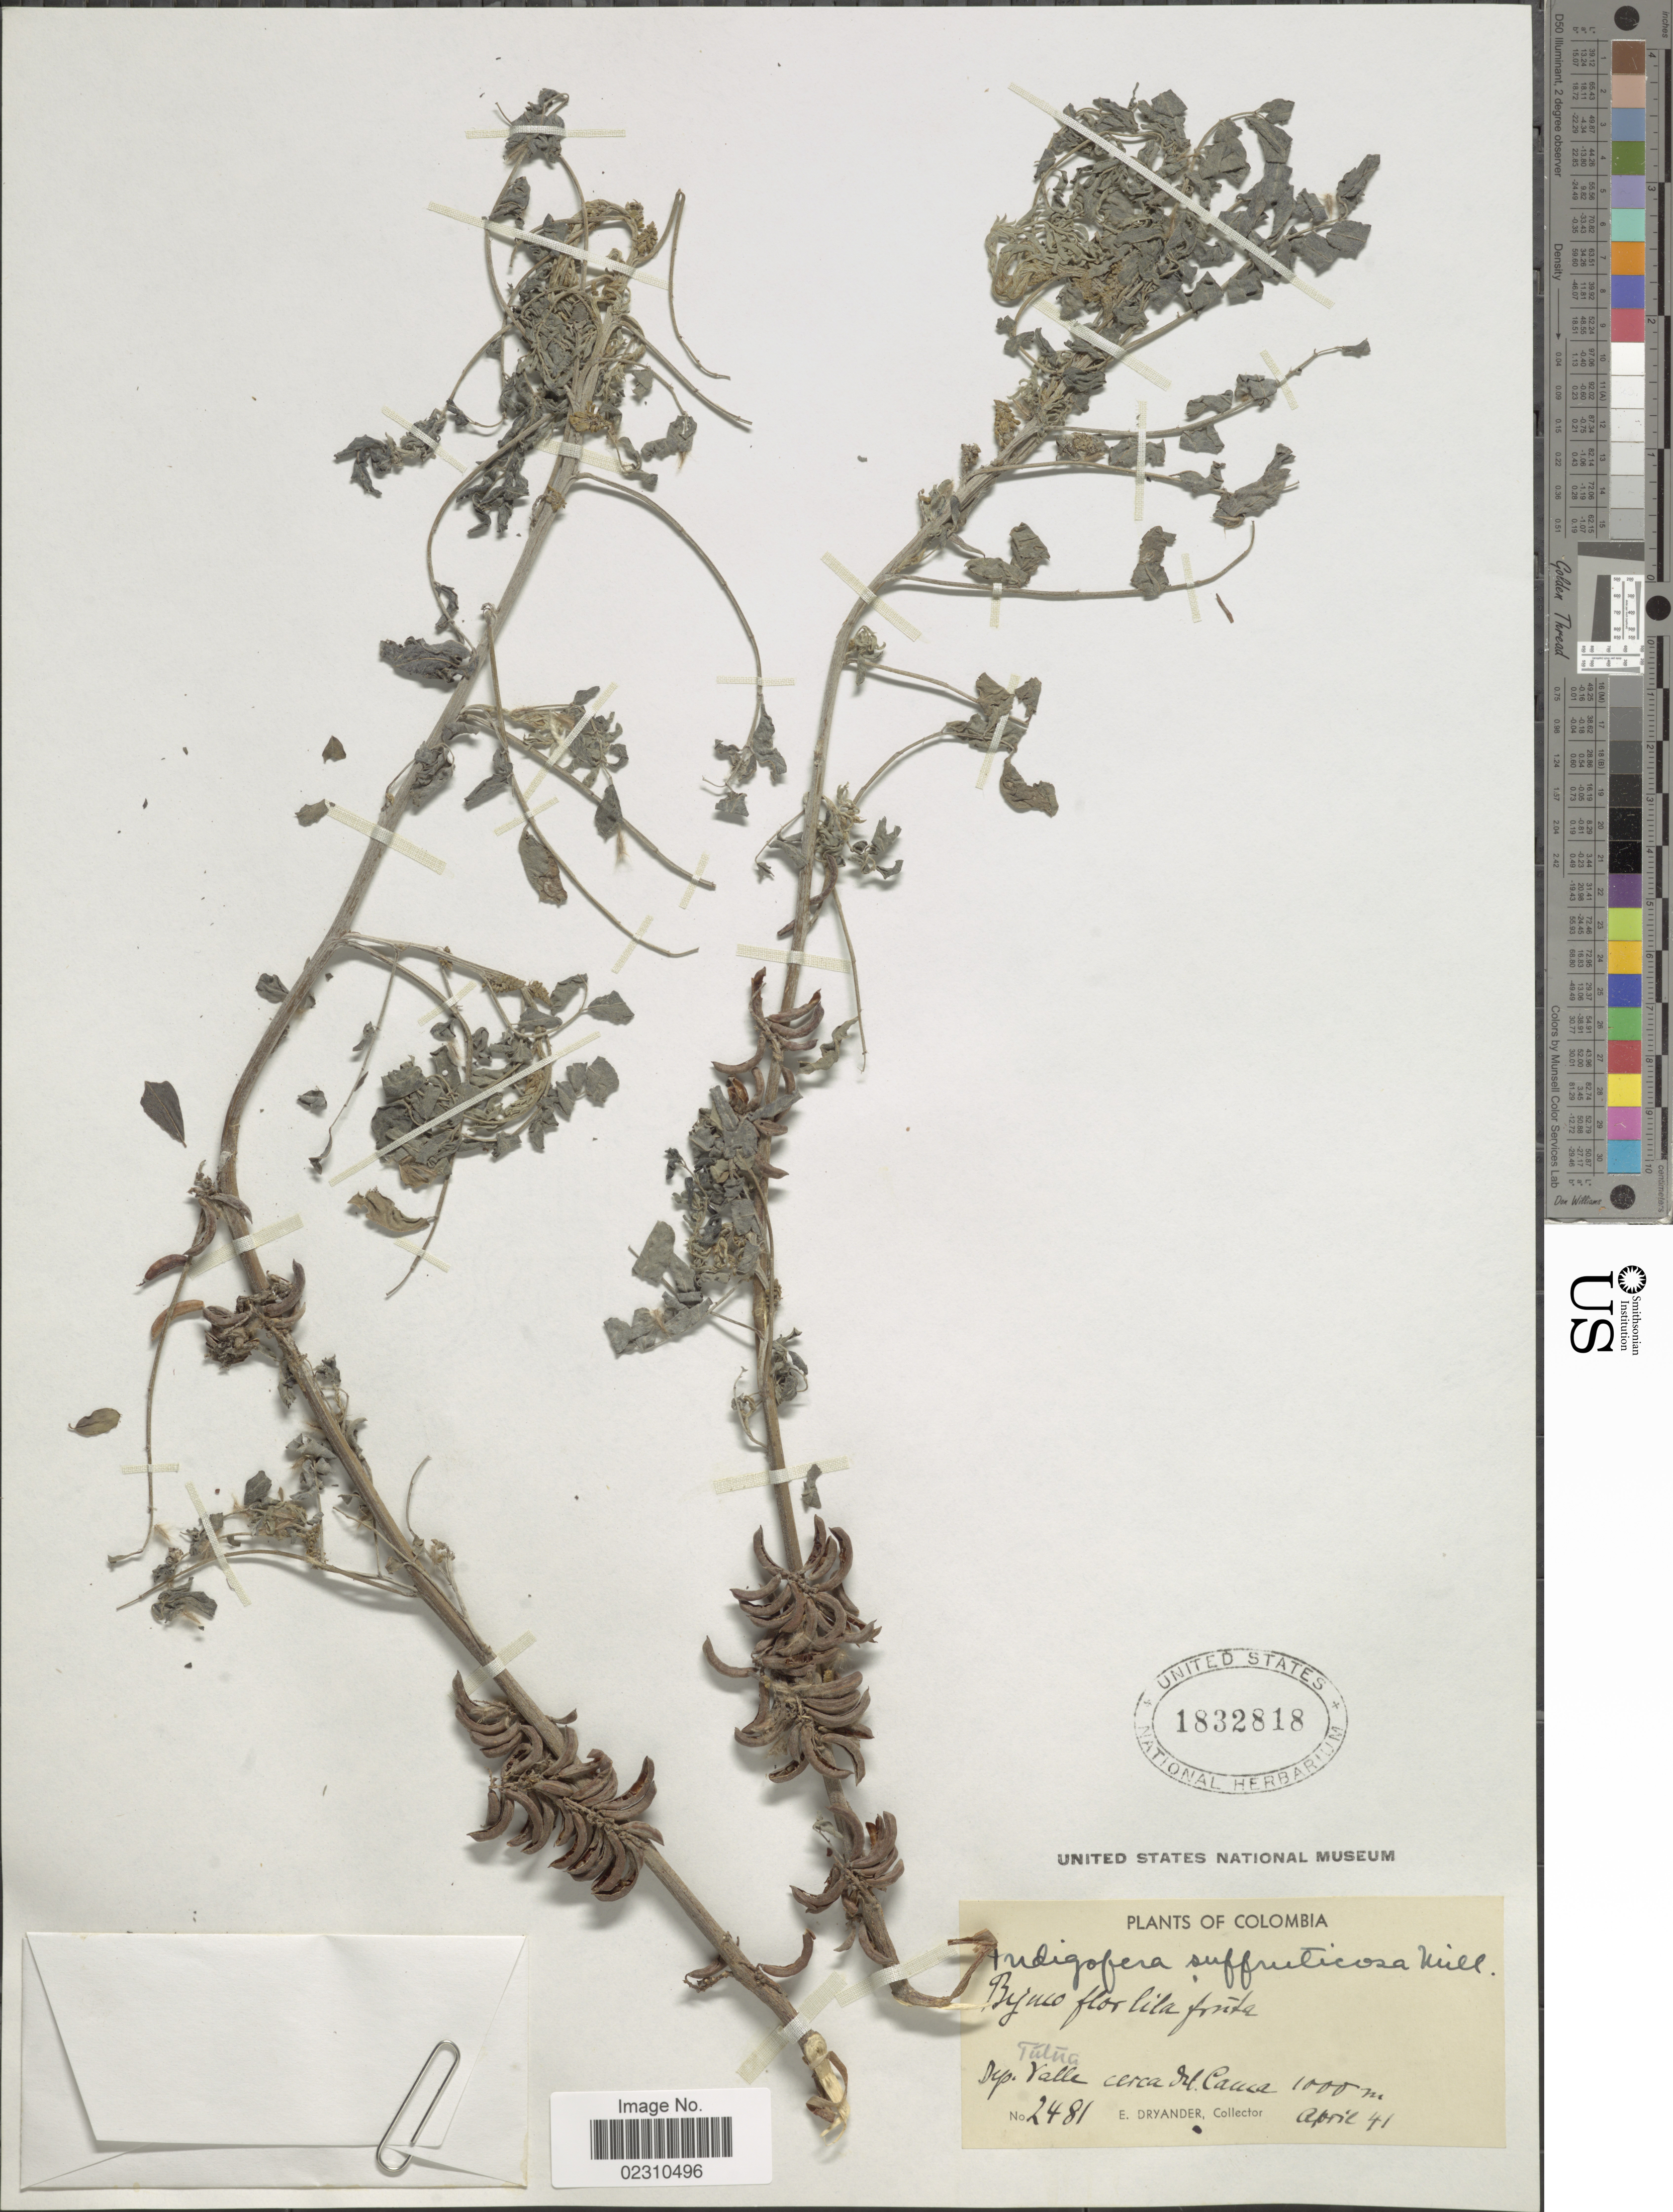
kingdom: Plantae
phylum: Tracheophyta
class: Magnoliopsida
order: Fabales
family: Fabaceae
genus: Indigofera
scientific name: Indigofera suffruticosa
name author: Mill.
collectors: E. Dryander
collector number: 2481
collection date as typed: Transcribed d/m/y: /4/41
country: Colombia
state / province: Valle del Cauca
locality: Dep. Valle cerca del Cauca.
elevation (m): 1000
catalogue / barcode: US 1832818